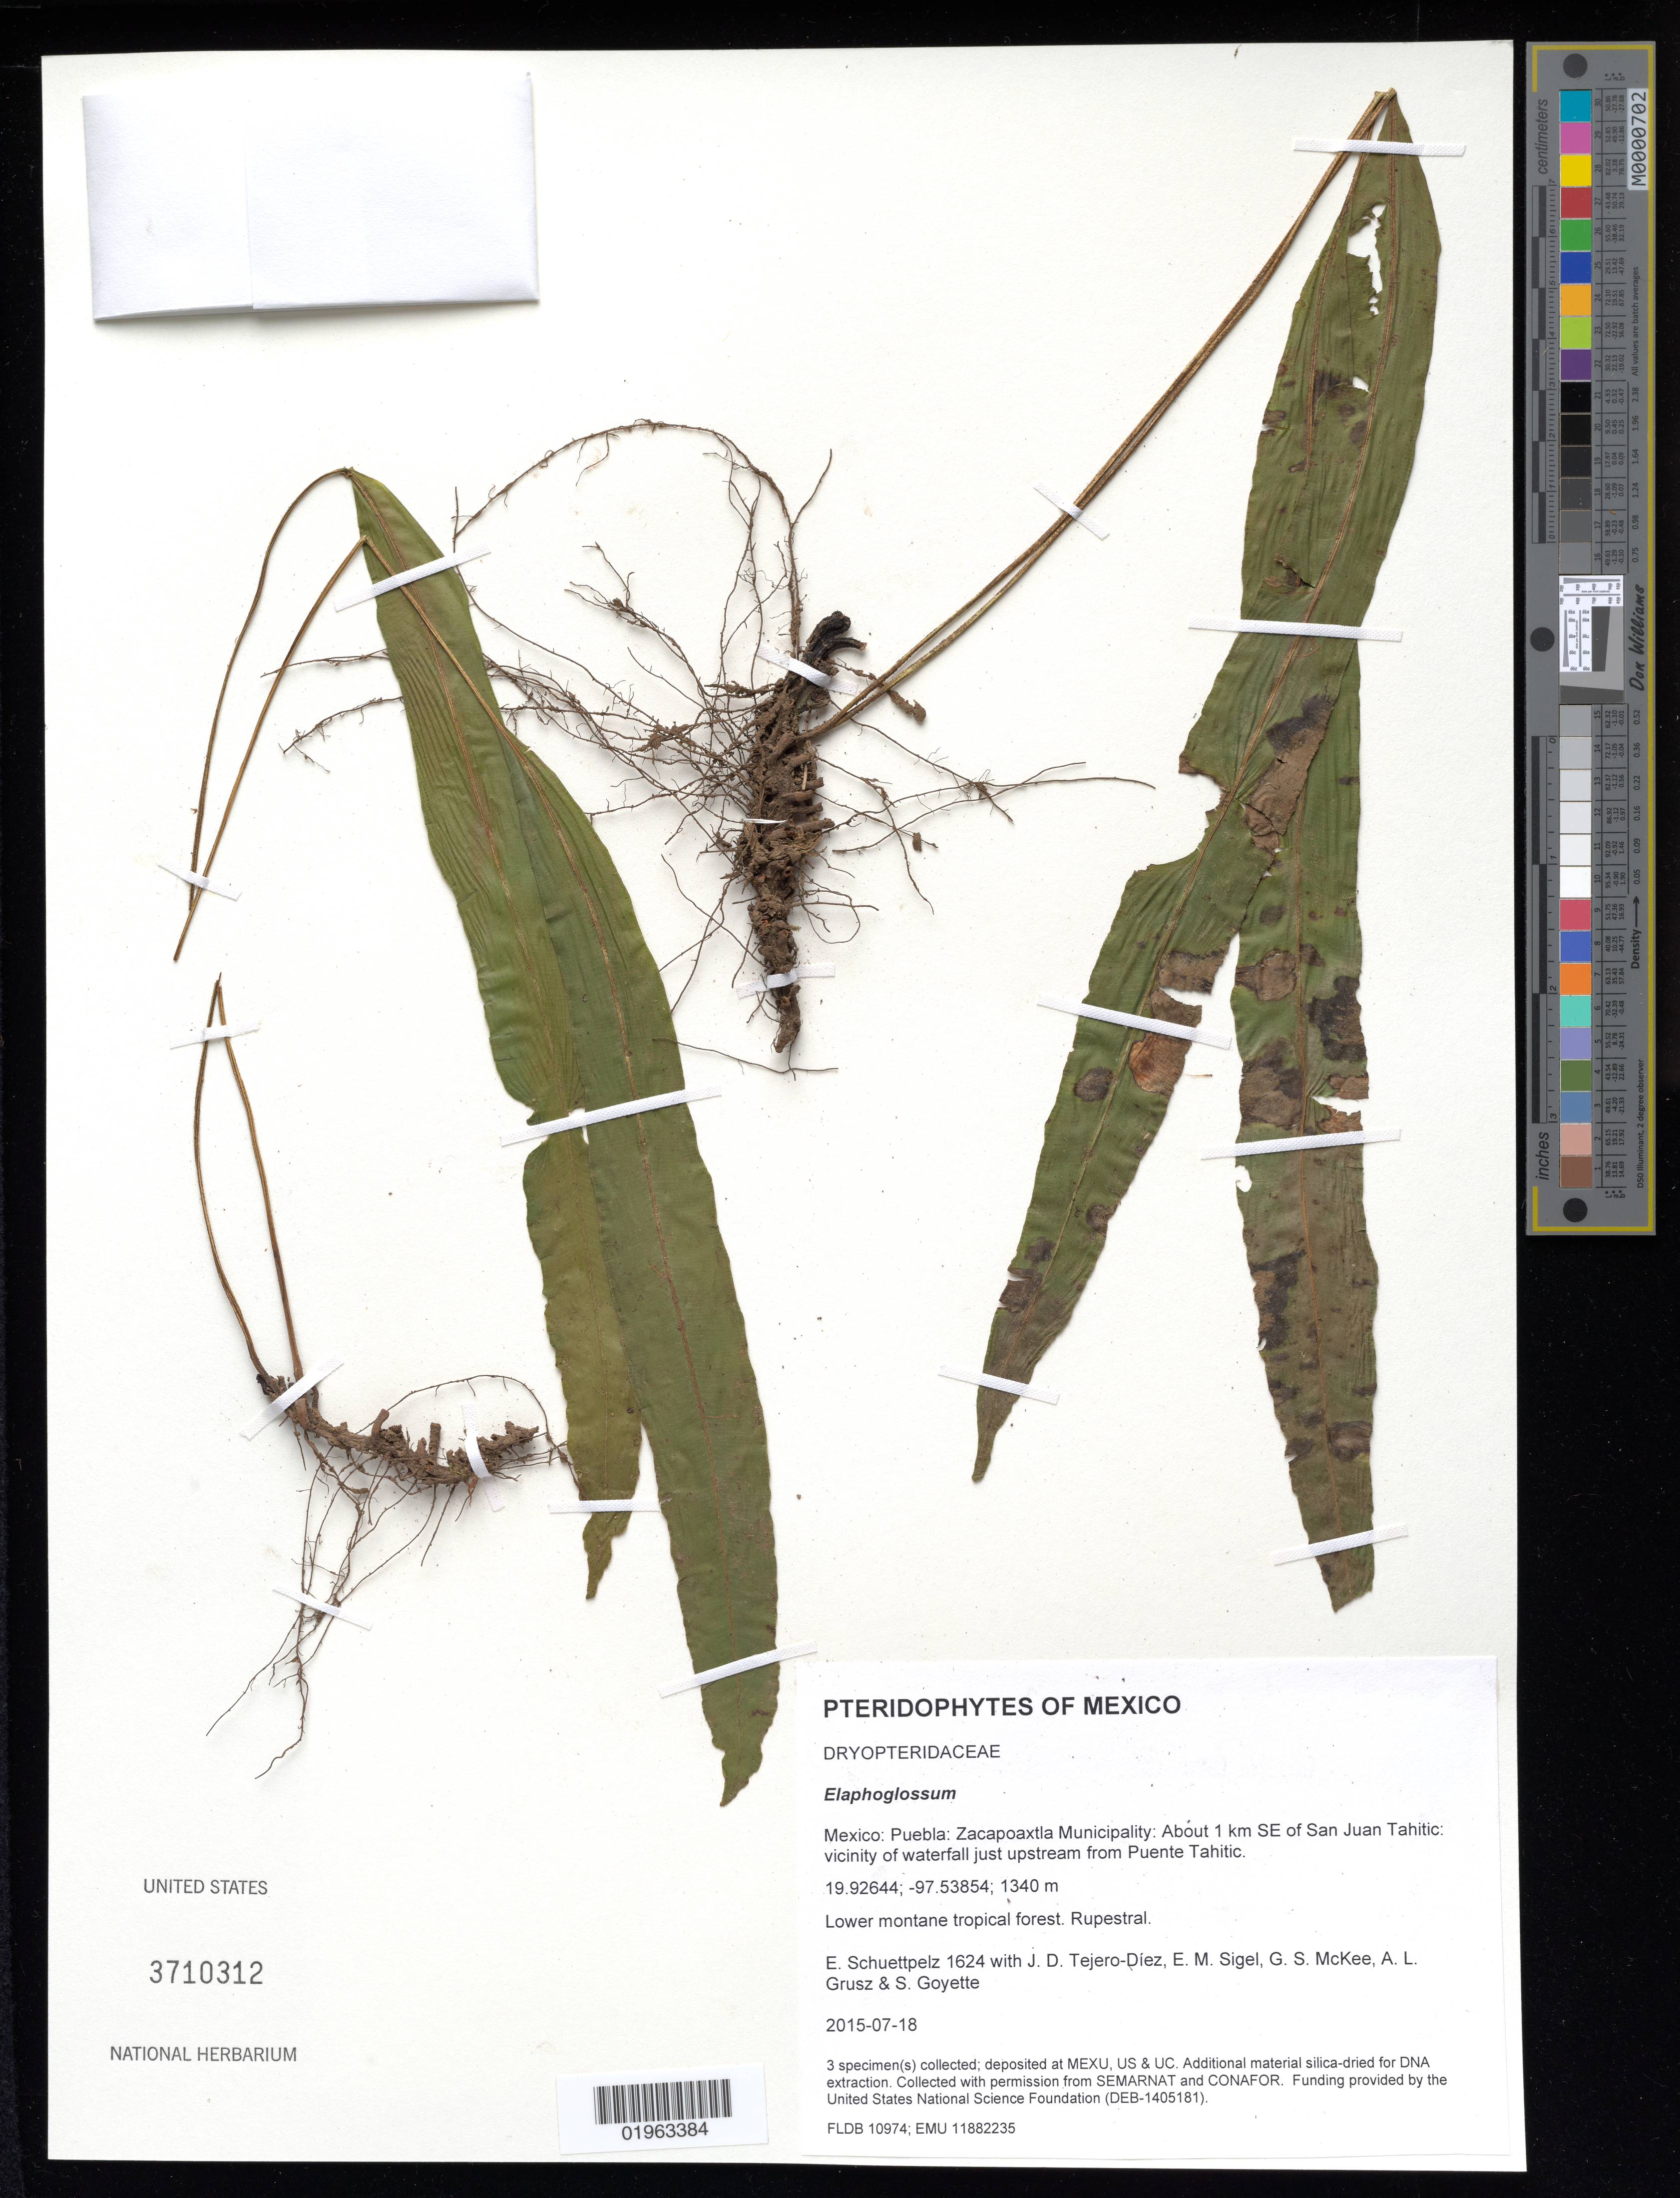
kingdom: Plantae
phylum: Tracheophyta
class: Polypodiopsida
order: Polypodiales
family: Dryopteridaceae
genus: Elaphoglossum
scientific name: Elaphoglossum guatemalense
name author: (Klotzsch) T. Moore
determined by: Martinez-Becerril, Ana G.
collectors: E. Schuettpelz, D. Tejero-Díez, E. M. Sigel, G. S. McKee & A. Grusz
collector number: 1624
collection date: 2015-07-18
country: Mexico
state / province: Puebla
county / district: Zacapoaxtla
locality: About 1 km SE of San Juan Tahitic: vicinity of waterfall just upstream from Puente Tahitic.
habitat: Lower montane tropical forest.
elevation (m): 1340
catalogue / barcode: US 3710312